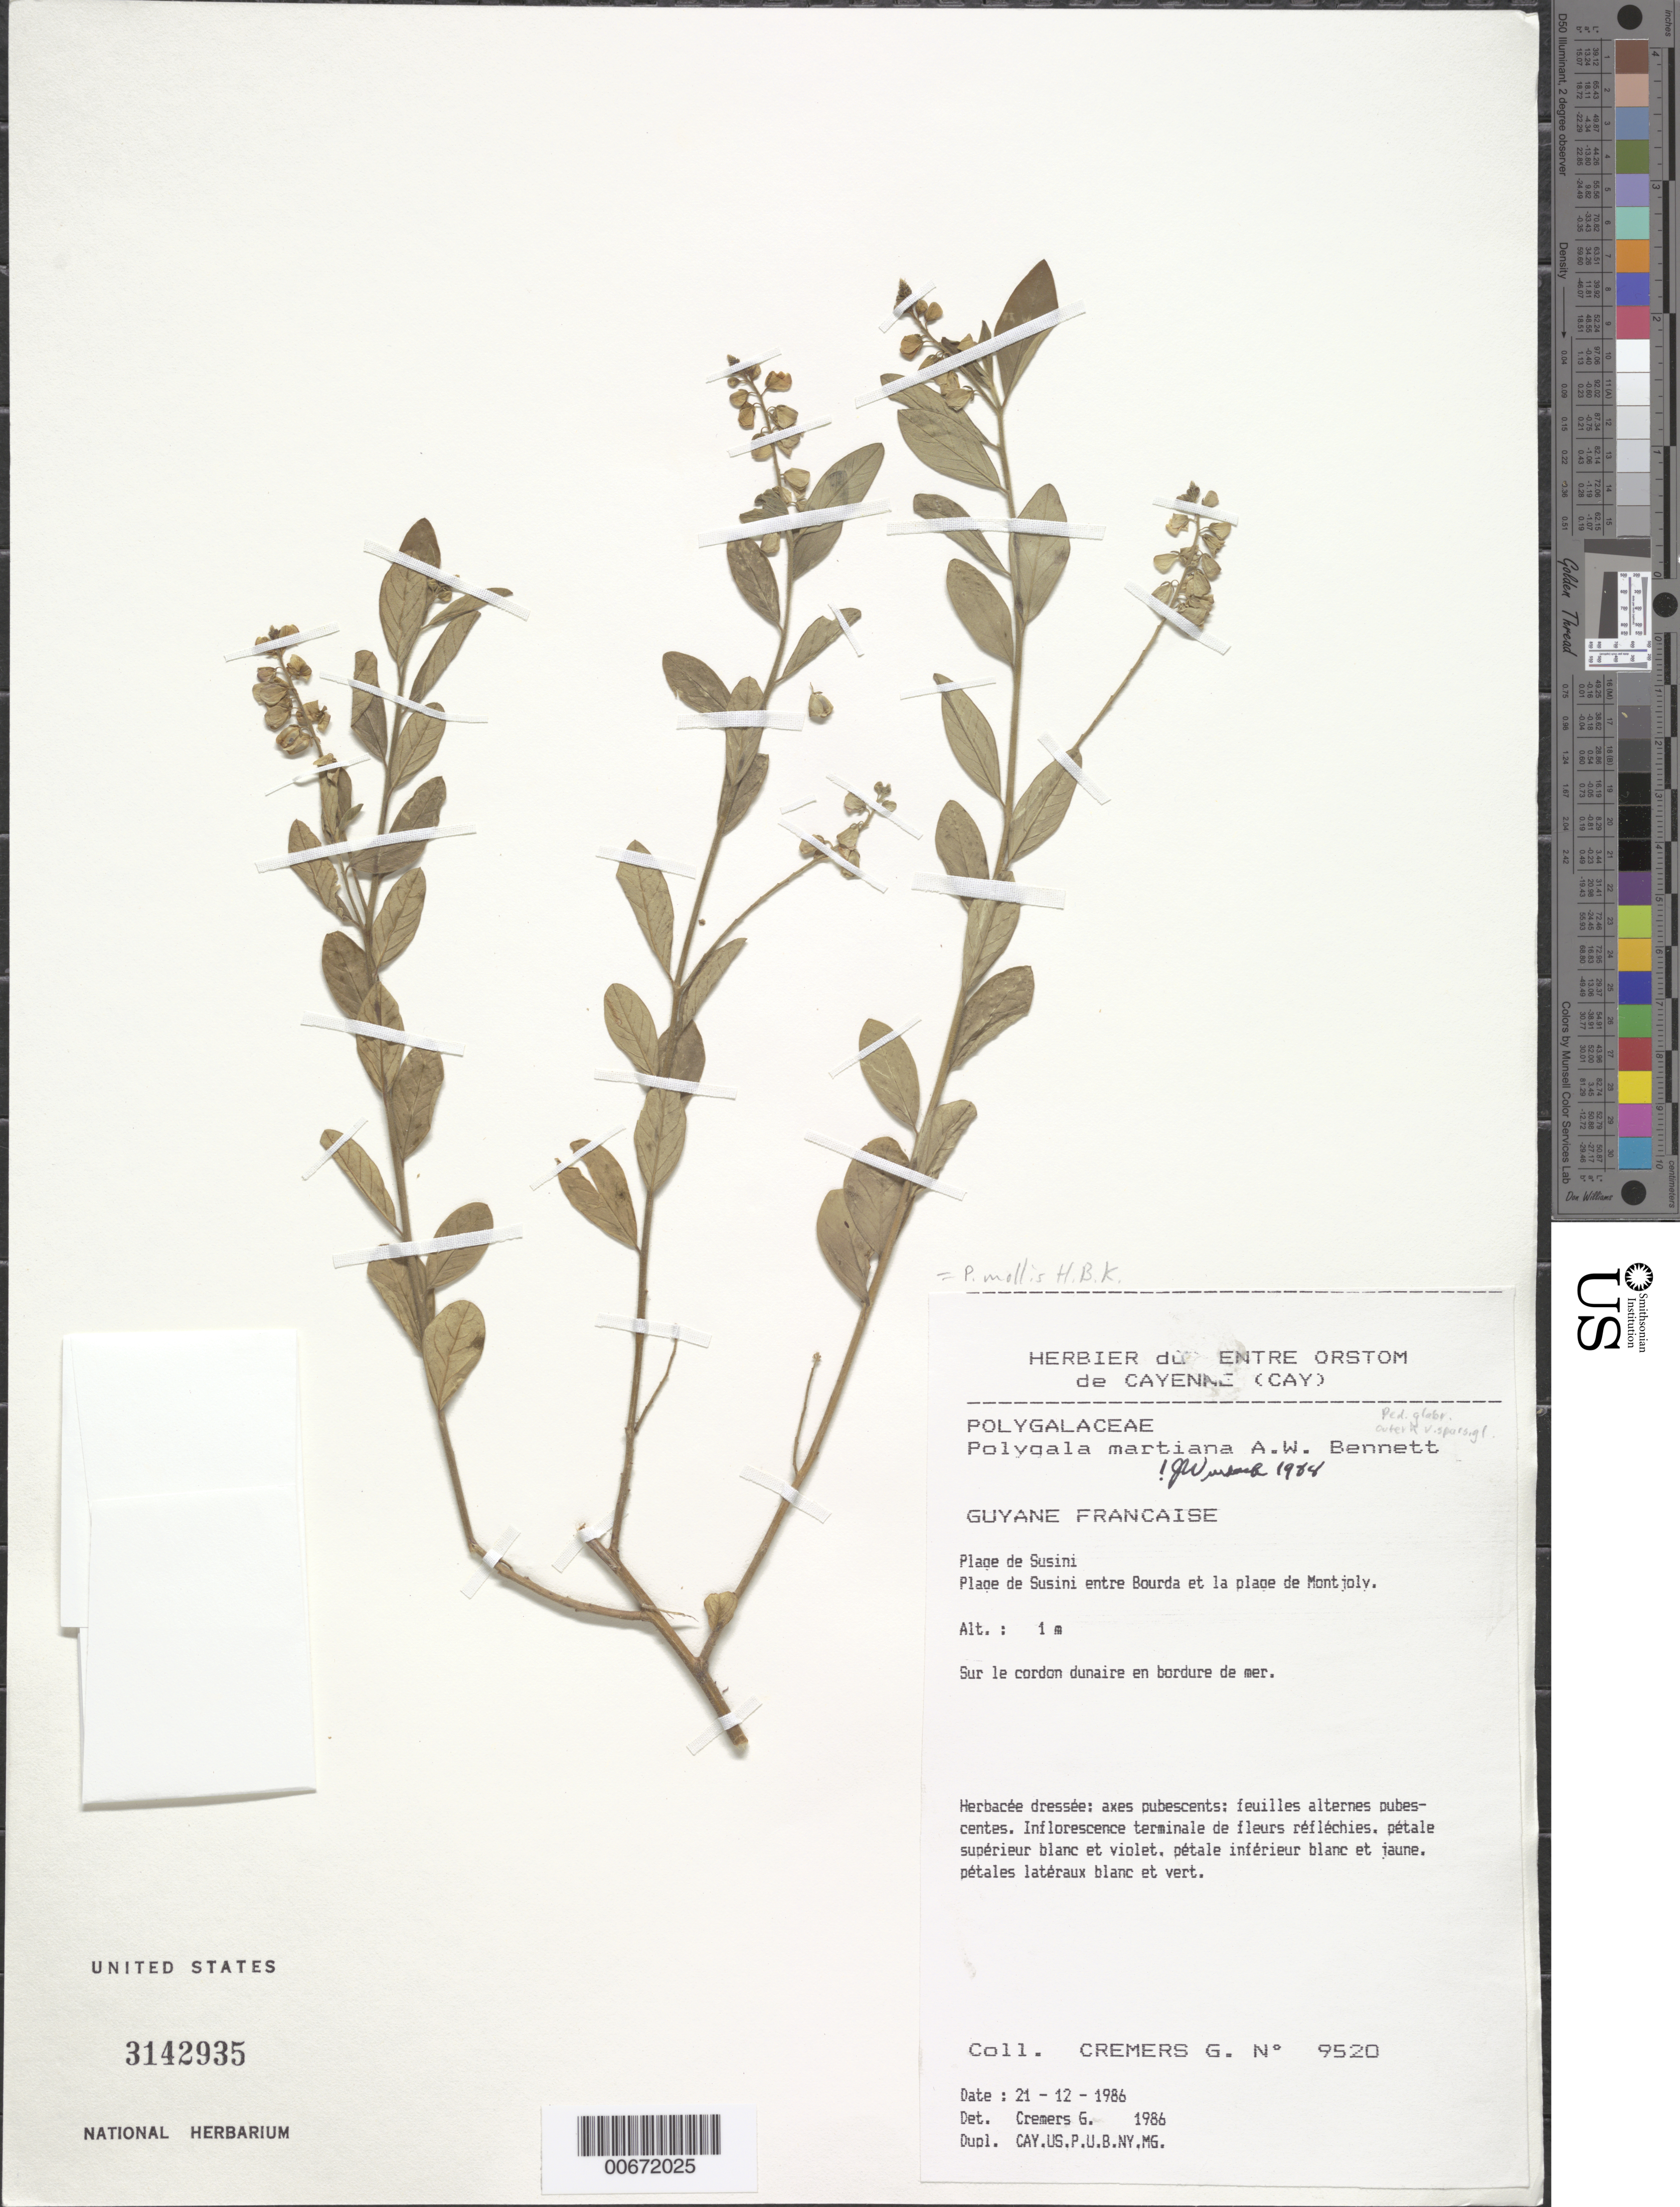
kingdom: Plantae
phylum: Tracheophyta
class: Magnoliopsida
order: Fabales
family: Polygalaceae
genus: Asemeia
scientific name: Asemeia martiana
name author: (A.W. Benn.) J.F.B. Pastore & J.R. Abbott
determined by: Strong, Mark T., (BOT), Smithsonian Institution - National Museum of Natural History (UNITED STATES)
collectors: G. Cremers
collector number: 9520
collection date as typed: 21-Dec-86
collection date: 1986-12-21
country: French Guiana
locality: Plage de Susini, entre Bourda & la plage de Montjoly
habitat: Sur le cordon dunaire en bordure de mer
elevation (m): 1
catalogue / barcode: US 3142935